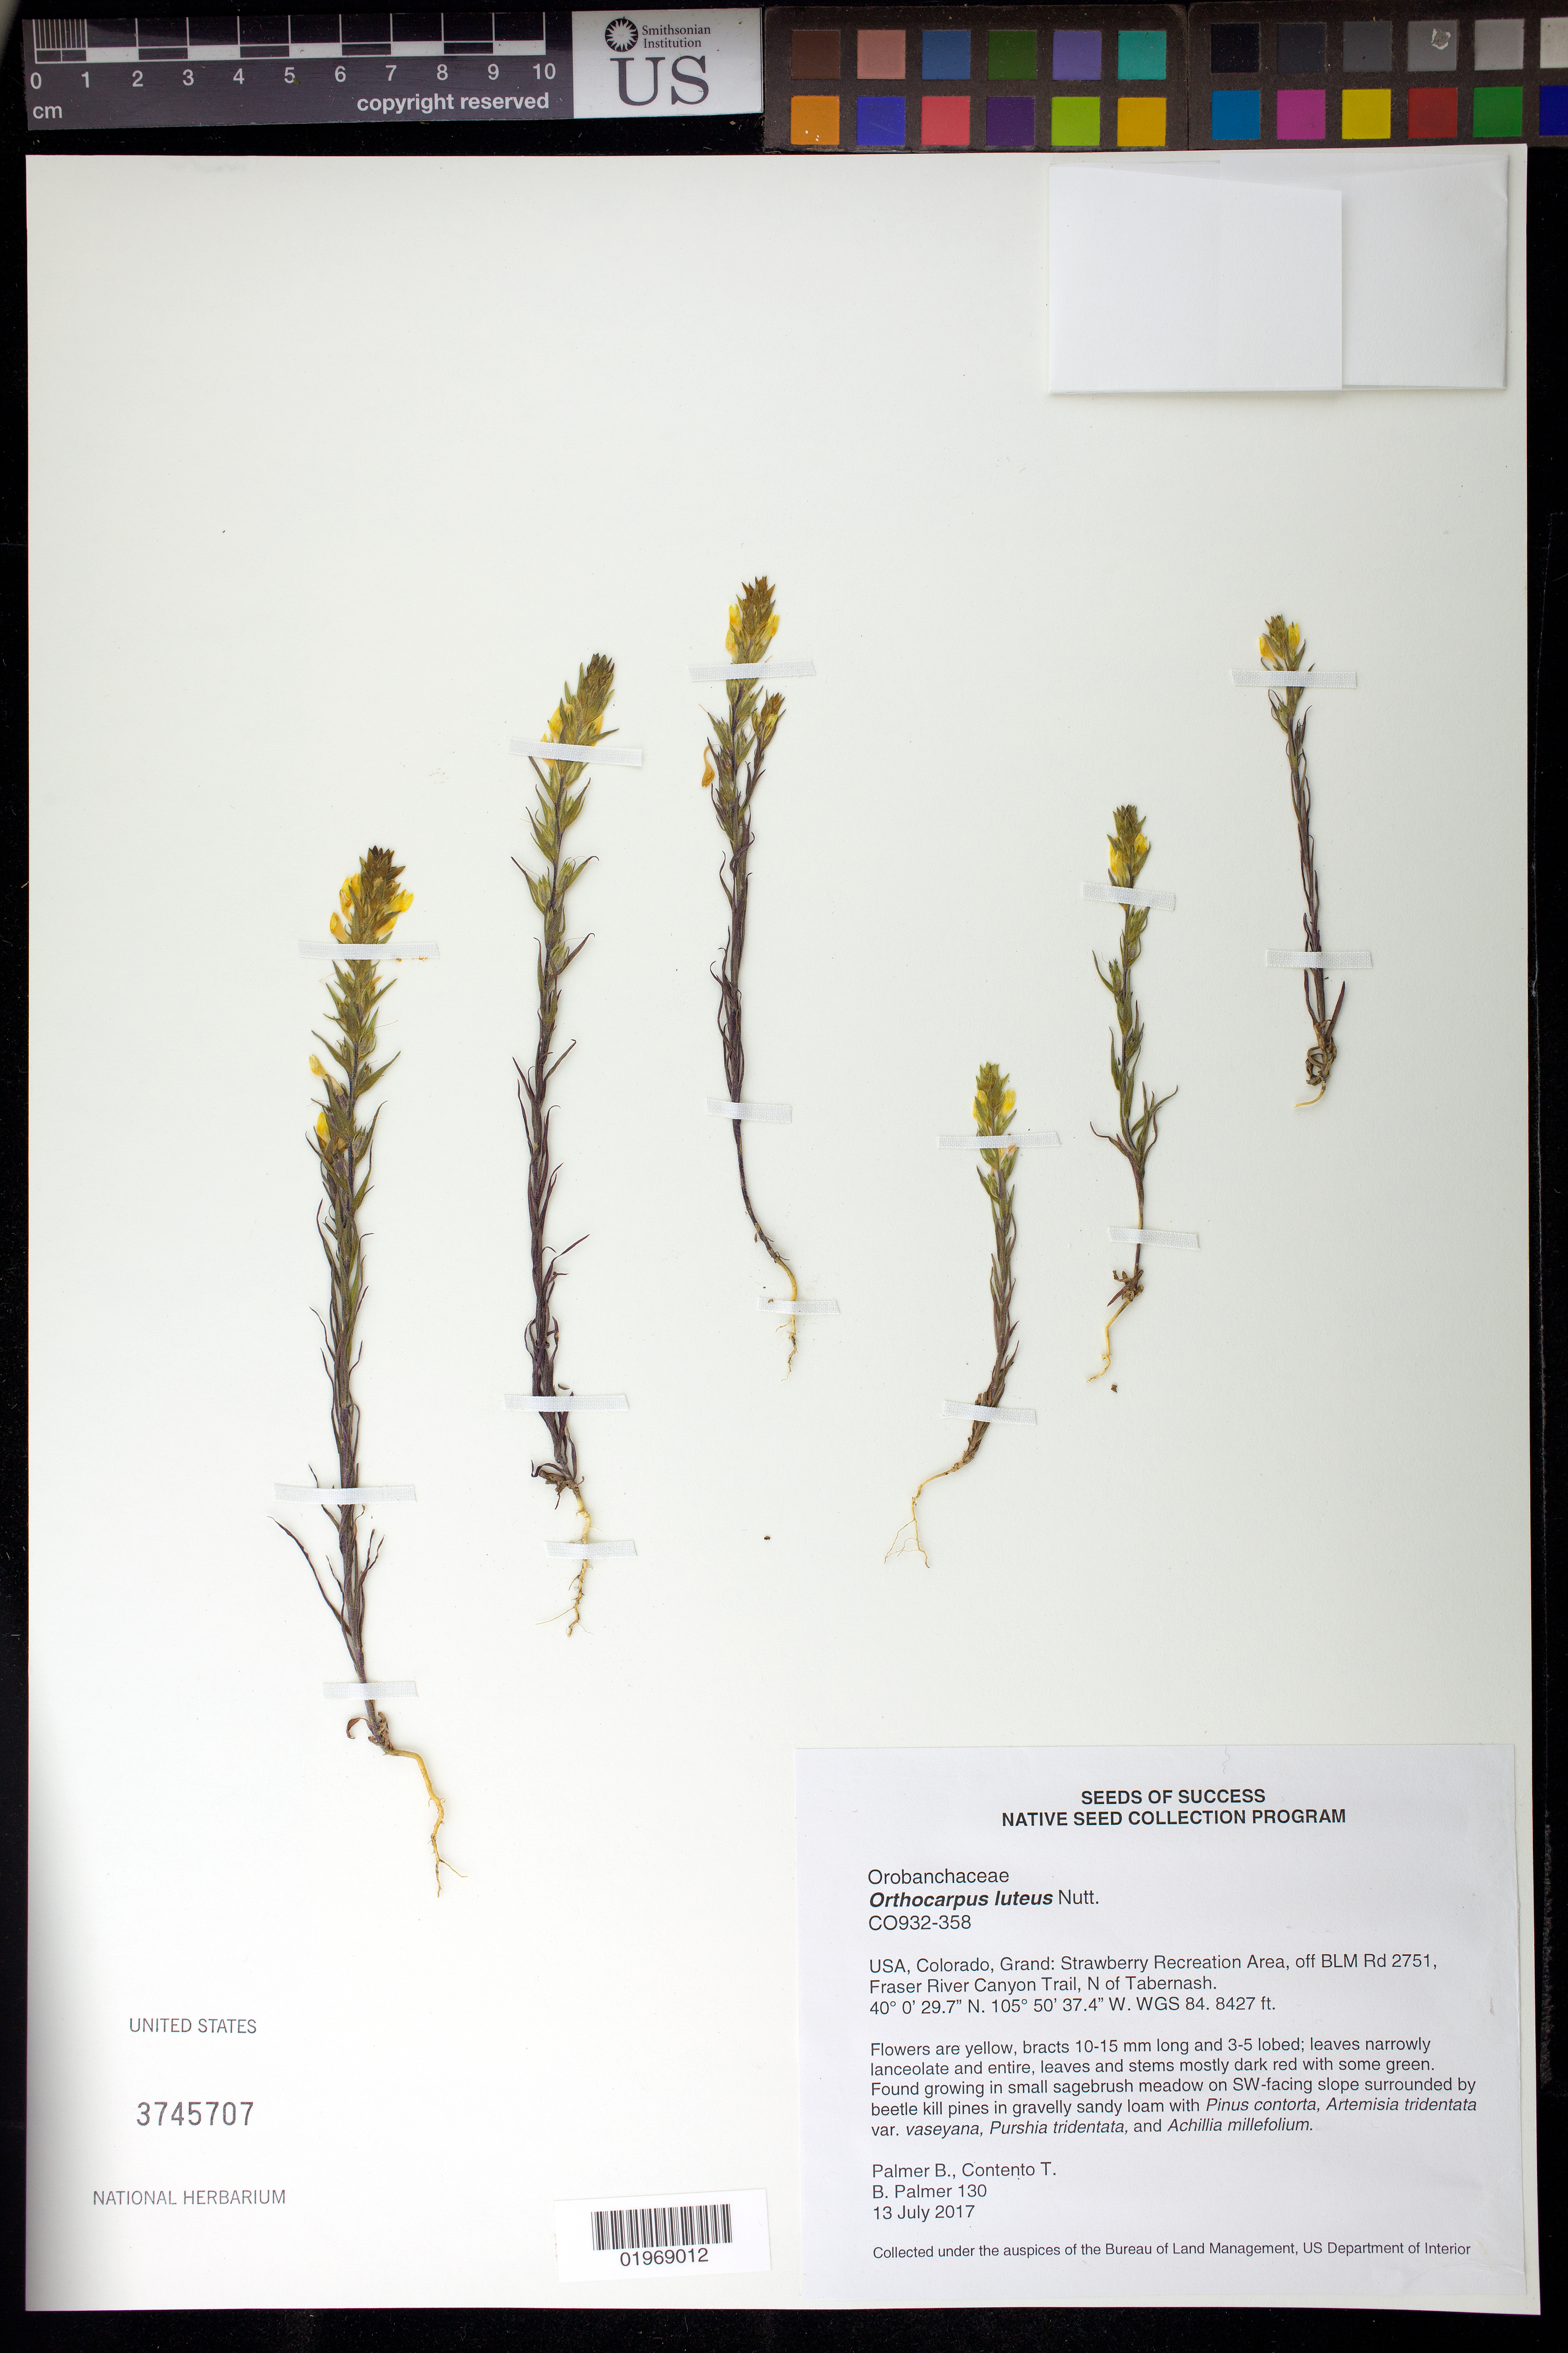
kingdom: Plantae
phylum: Tracheophyta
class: Magnoliopsida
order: Lamiales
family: Orobanchaceae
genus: Orthocarpus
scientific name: Orthocarpus luteus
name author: Nutt.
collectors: B. Palmer & T. Contento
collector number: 130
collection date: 2017-07-13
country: United States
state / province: Colorado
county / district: Grand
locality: Strawberry Recreation Area, off BLM Road #2751, Fraser River Canyon Trail, N of Tabernash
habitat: In gravelly sandy loam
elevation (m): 2569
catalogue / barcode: US 3745707